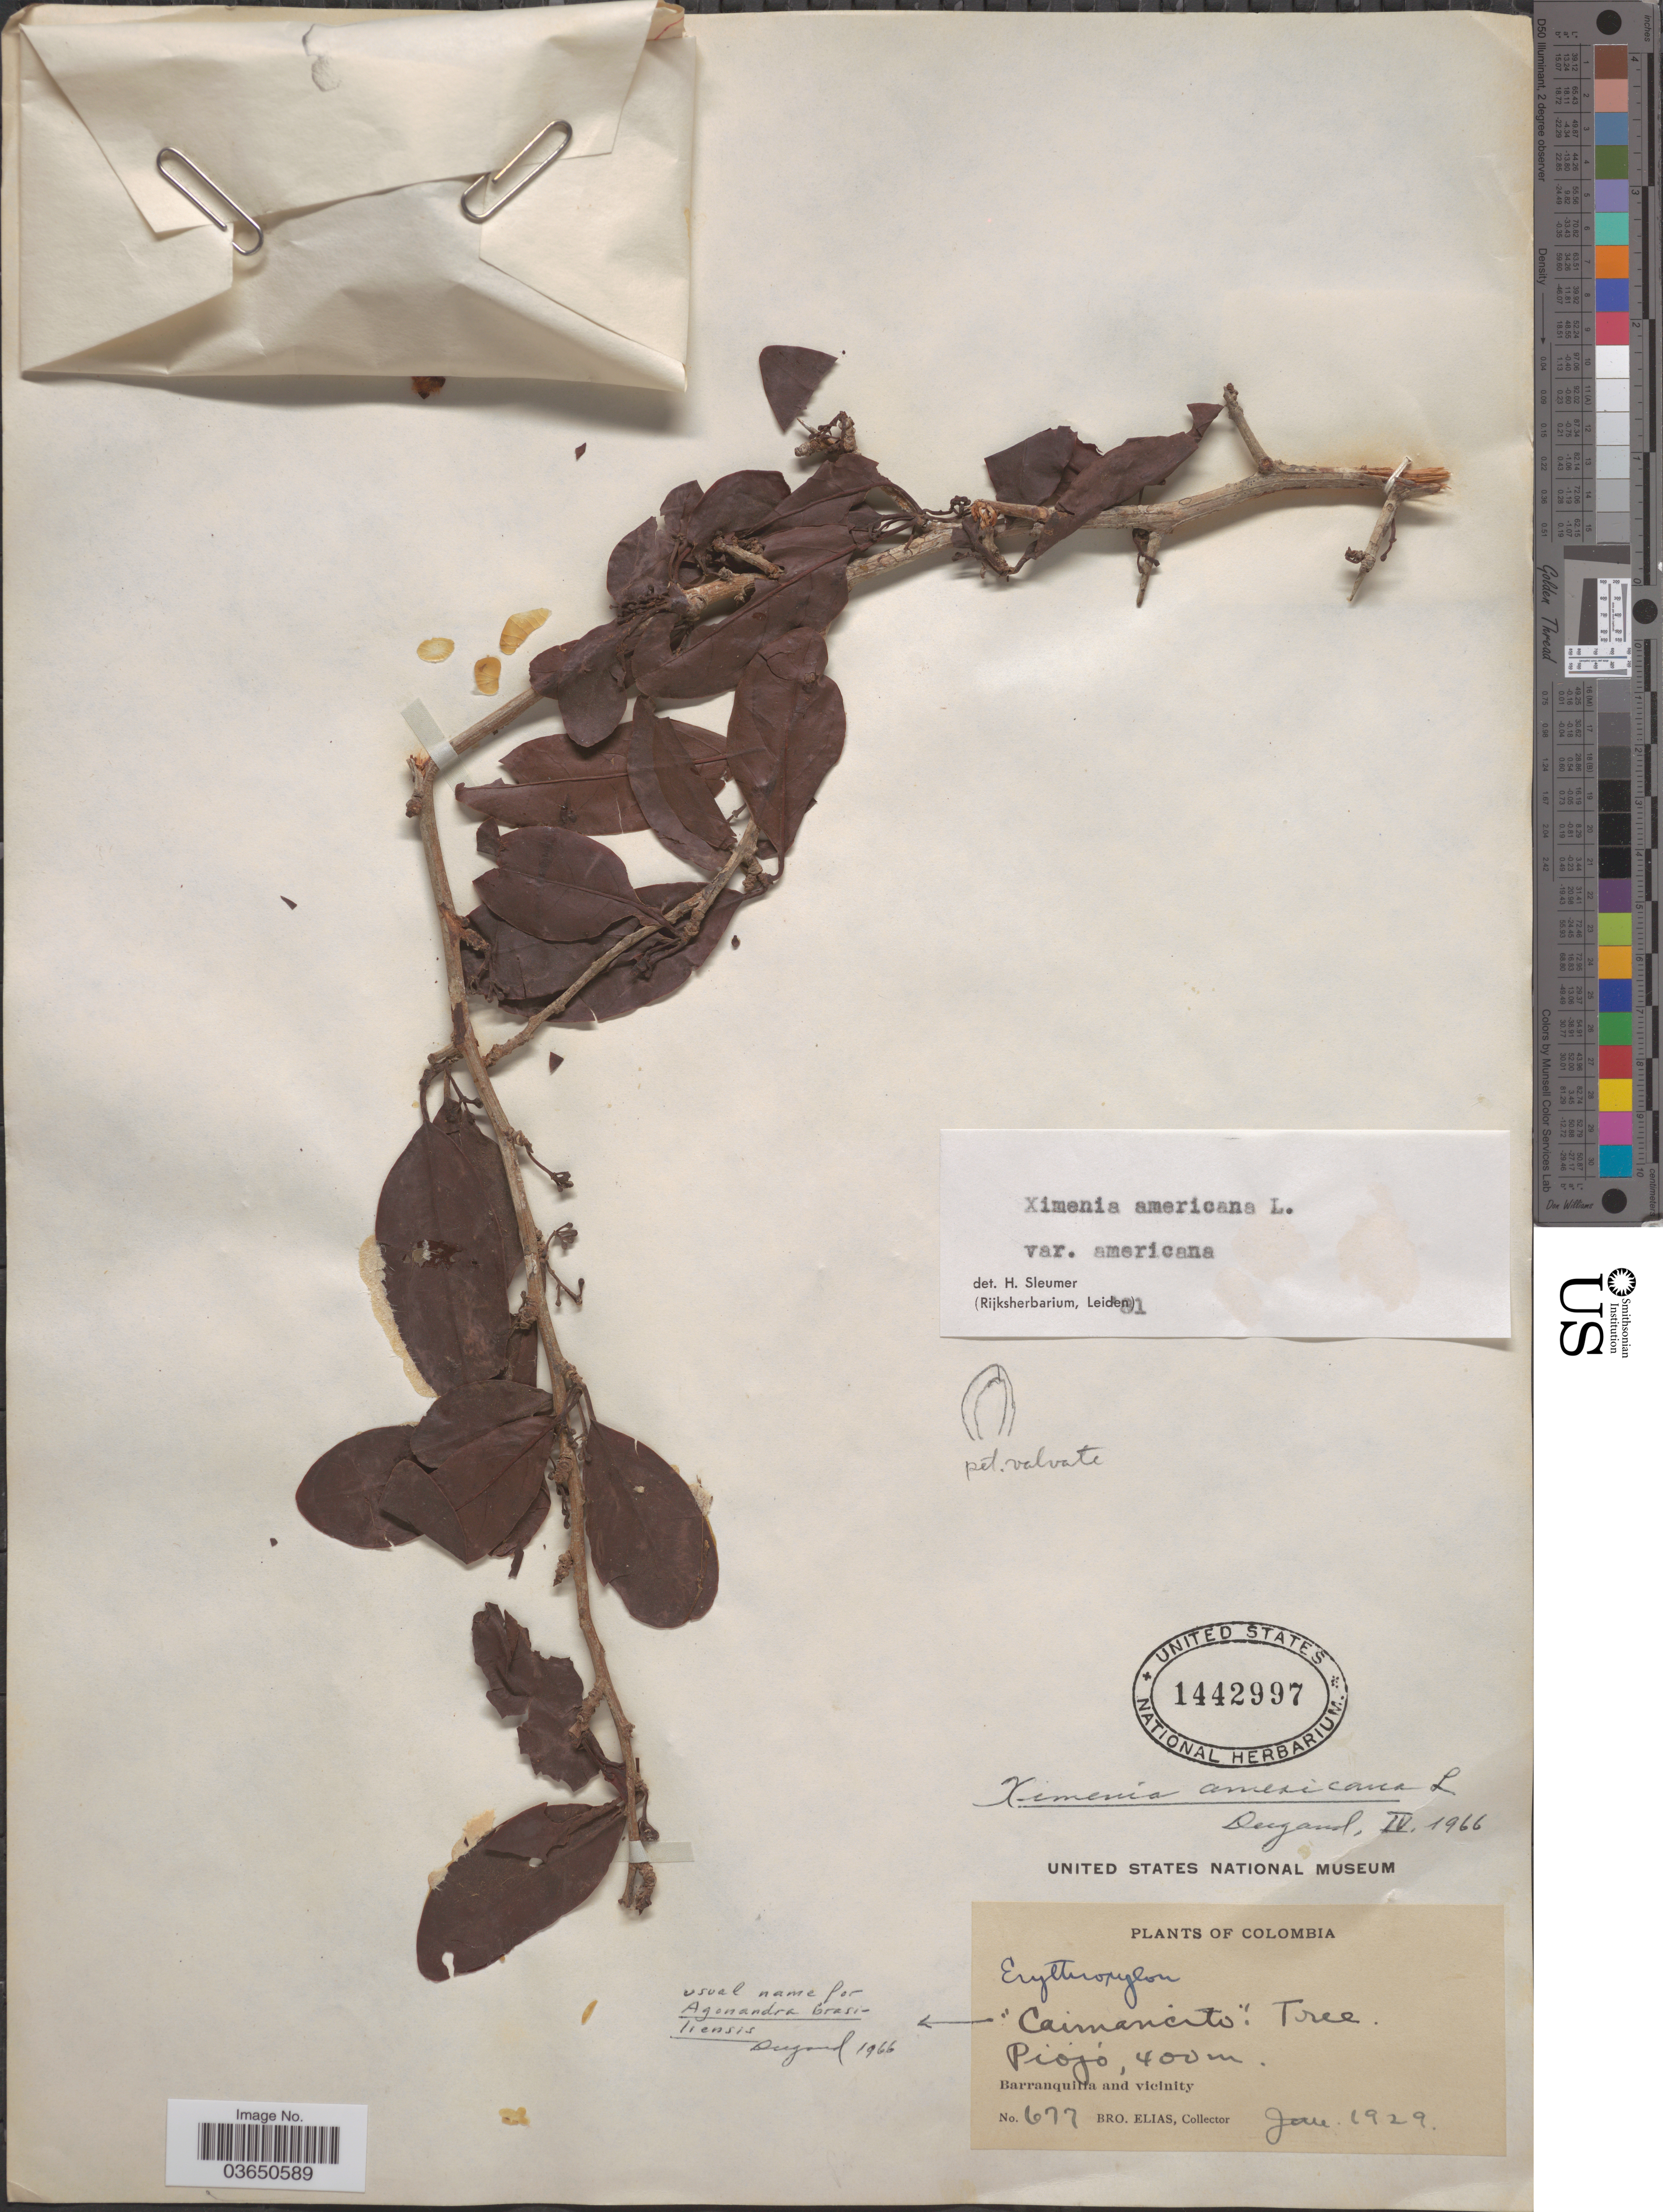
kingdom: Plantae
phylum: Tracheophyta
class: Magnoliopsida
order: Santalales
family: Ximeniaceae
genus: Ximenia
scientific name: Ximenia americana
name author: L.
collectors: Bro. Elias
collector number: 677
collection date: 1929-01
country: Colombia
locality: Piojo. Barranquilla and vicinity.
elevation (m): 400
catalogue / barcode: US 1442997